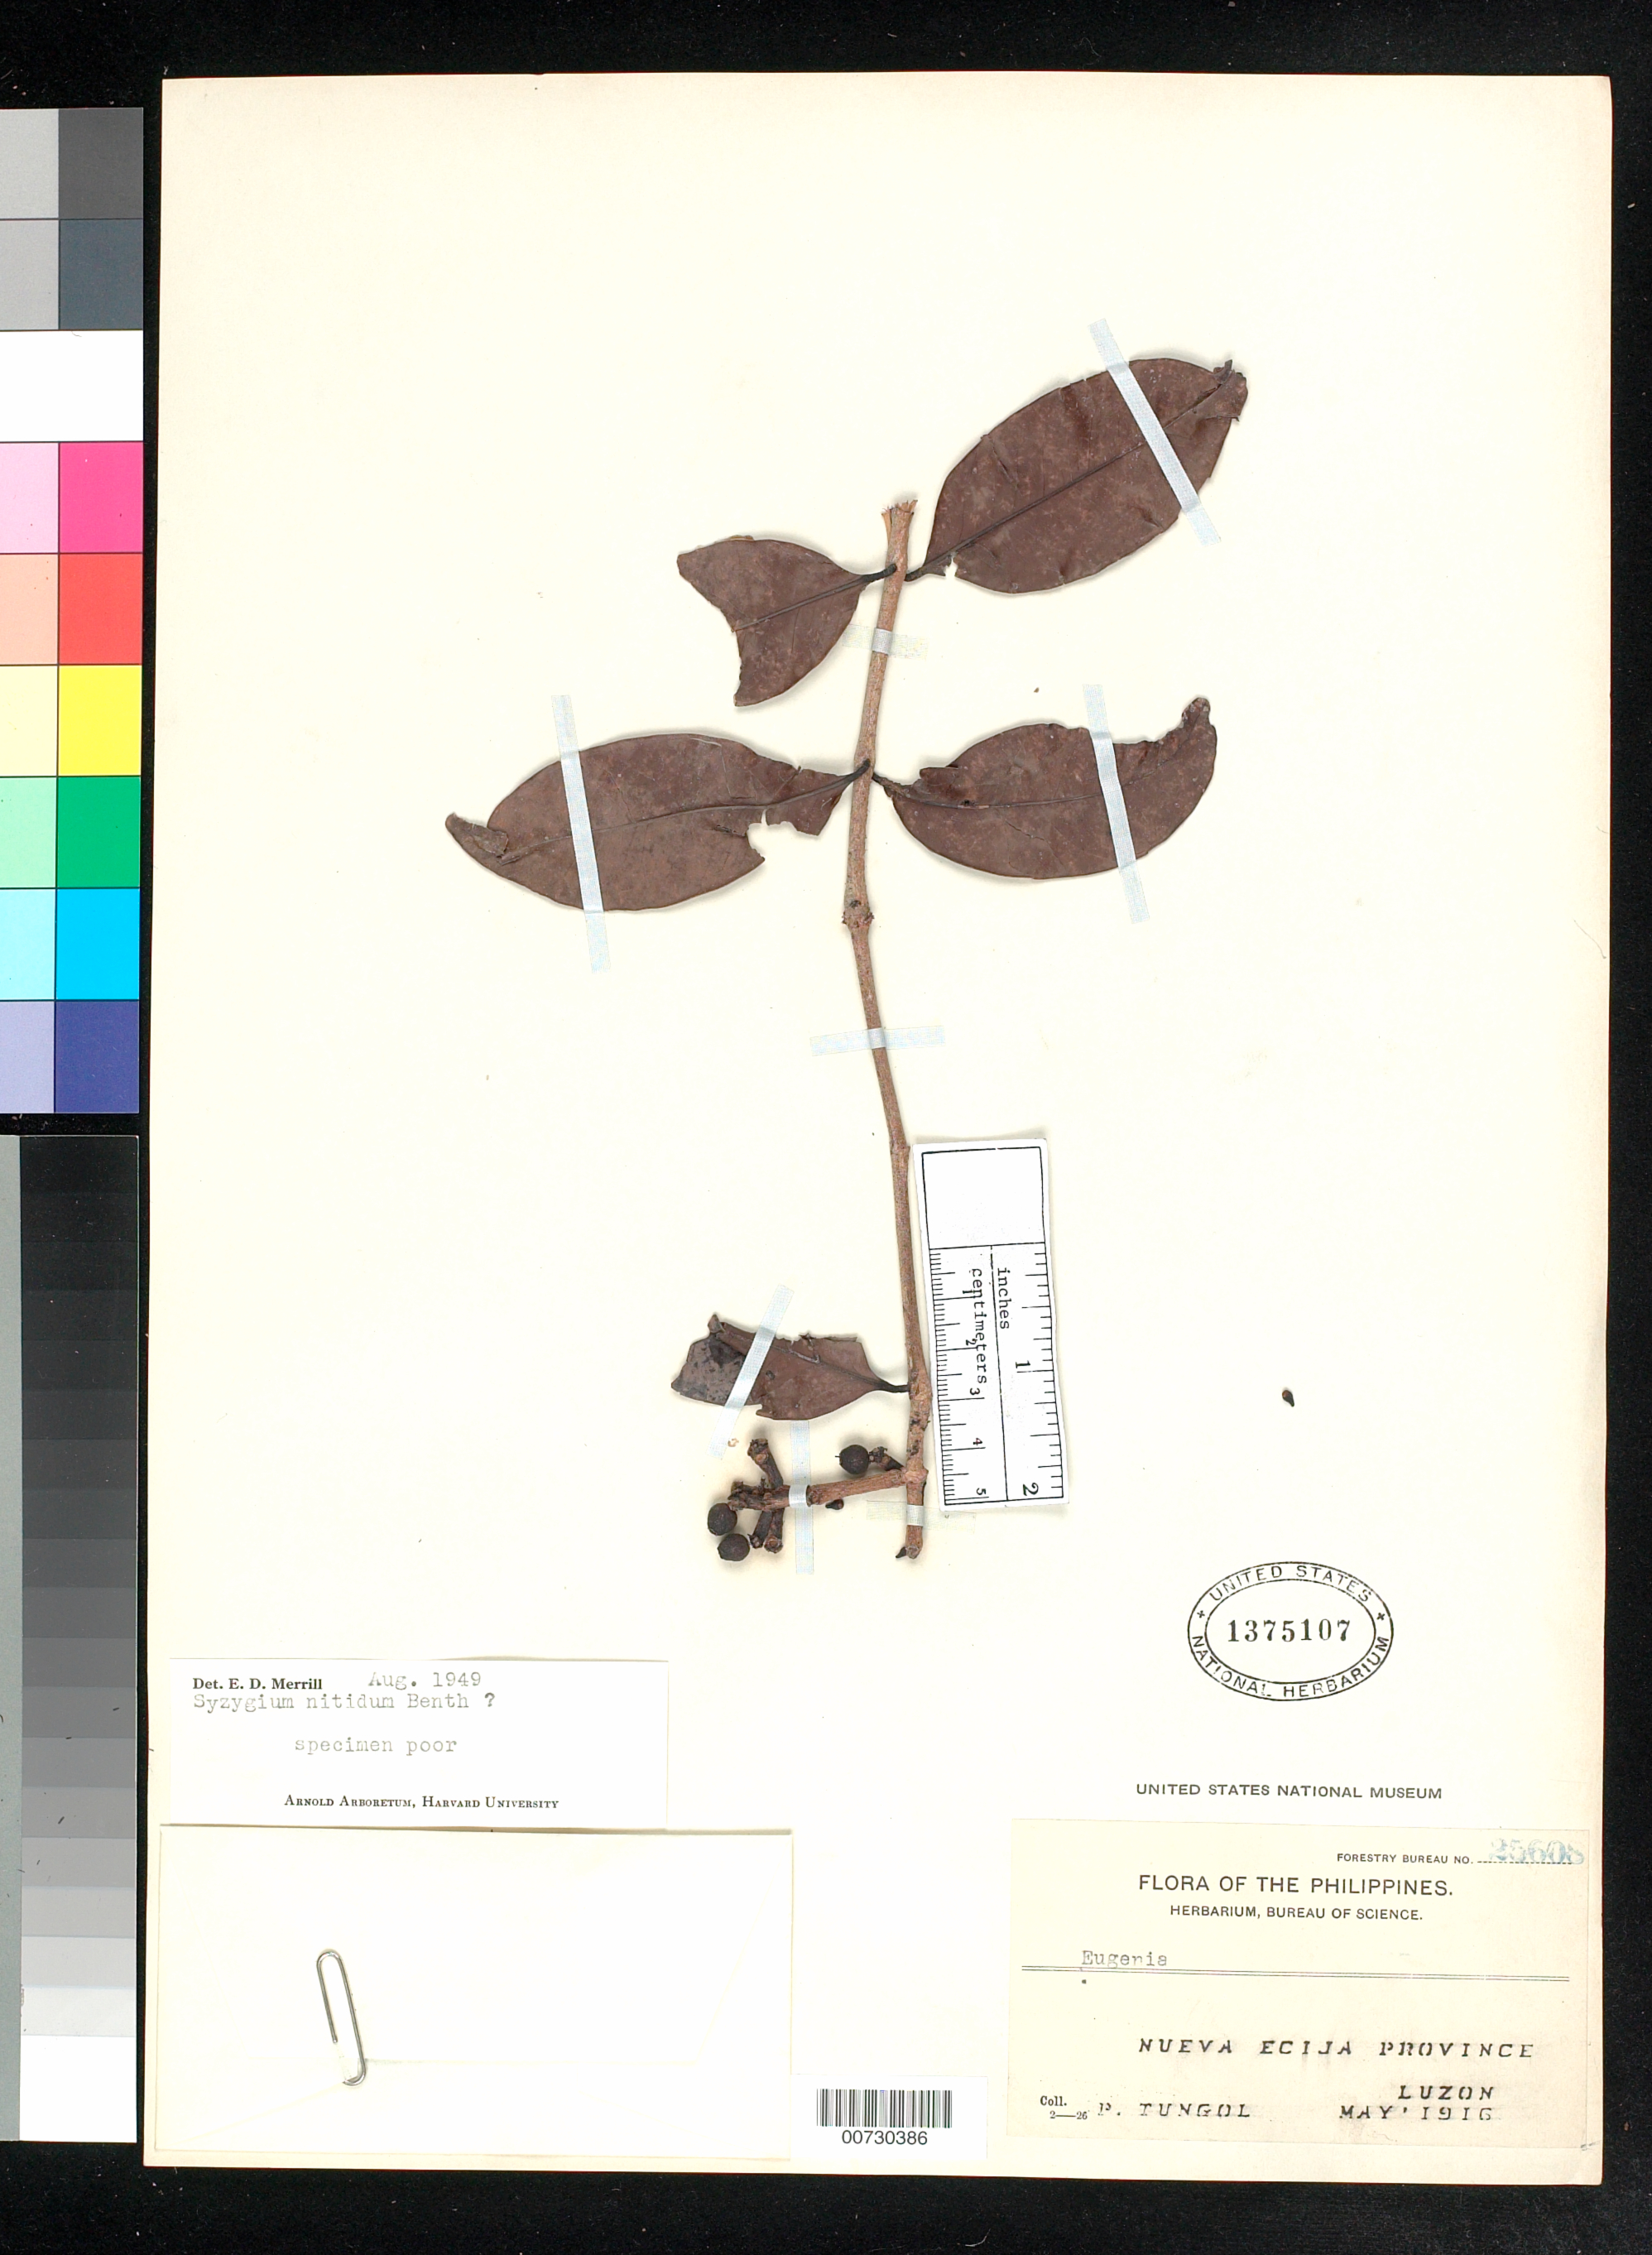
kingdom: Plantae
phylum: Tracheophyta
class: Magnoliopsida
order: Myrtales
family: Myrtaceae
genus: Syzygium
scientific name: Syzygium nitidum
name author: Benth.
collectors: P. Tungol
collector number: For Bur. 25608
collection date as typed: May 1916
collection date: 1916-05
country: Philippines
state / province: Central Luzon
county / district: Nueva Ecija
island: Luzon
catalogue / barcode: US 1375107